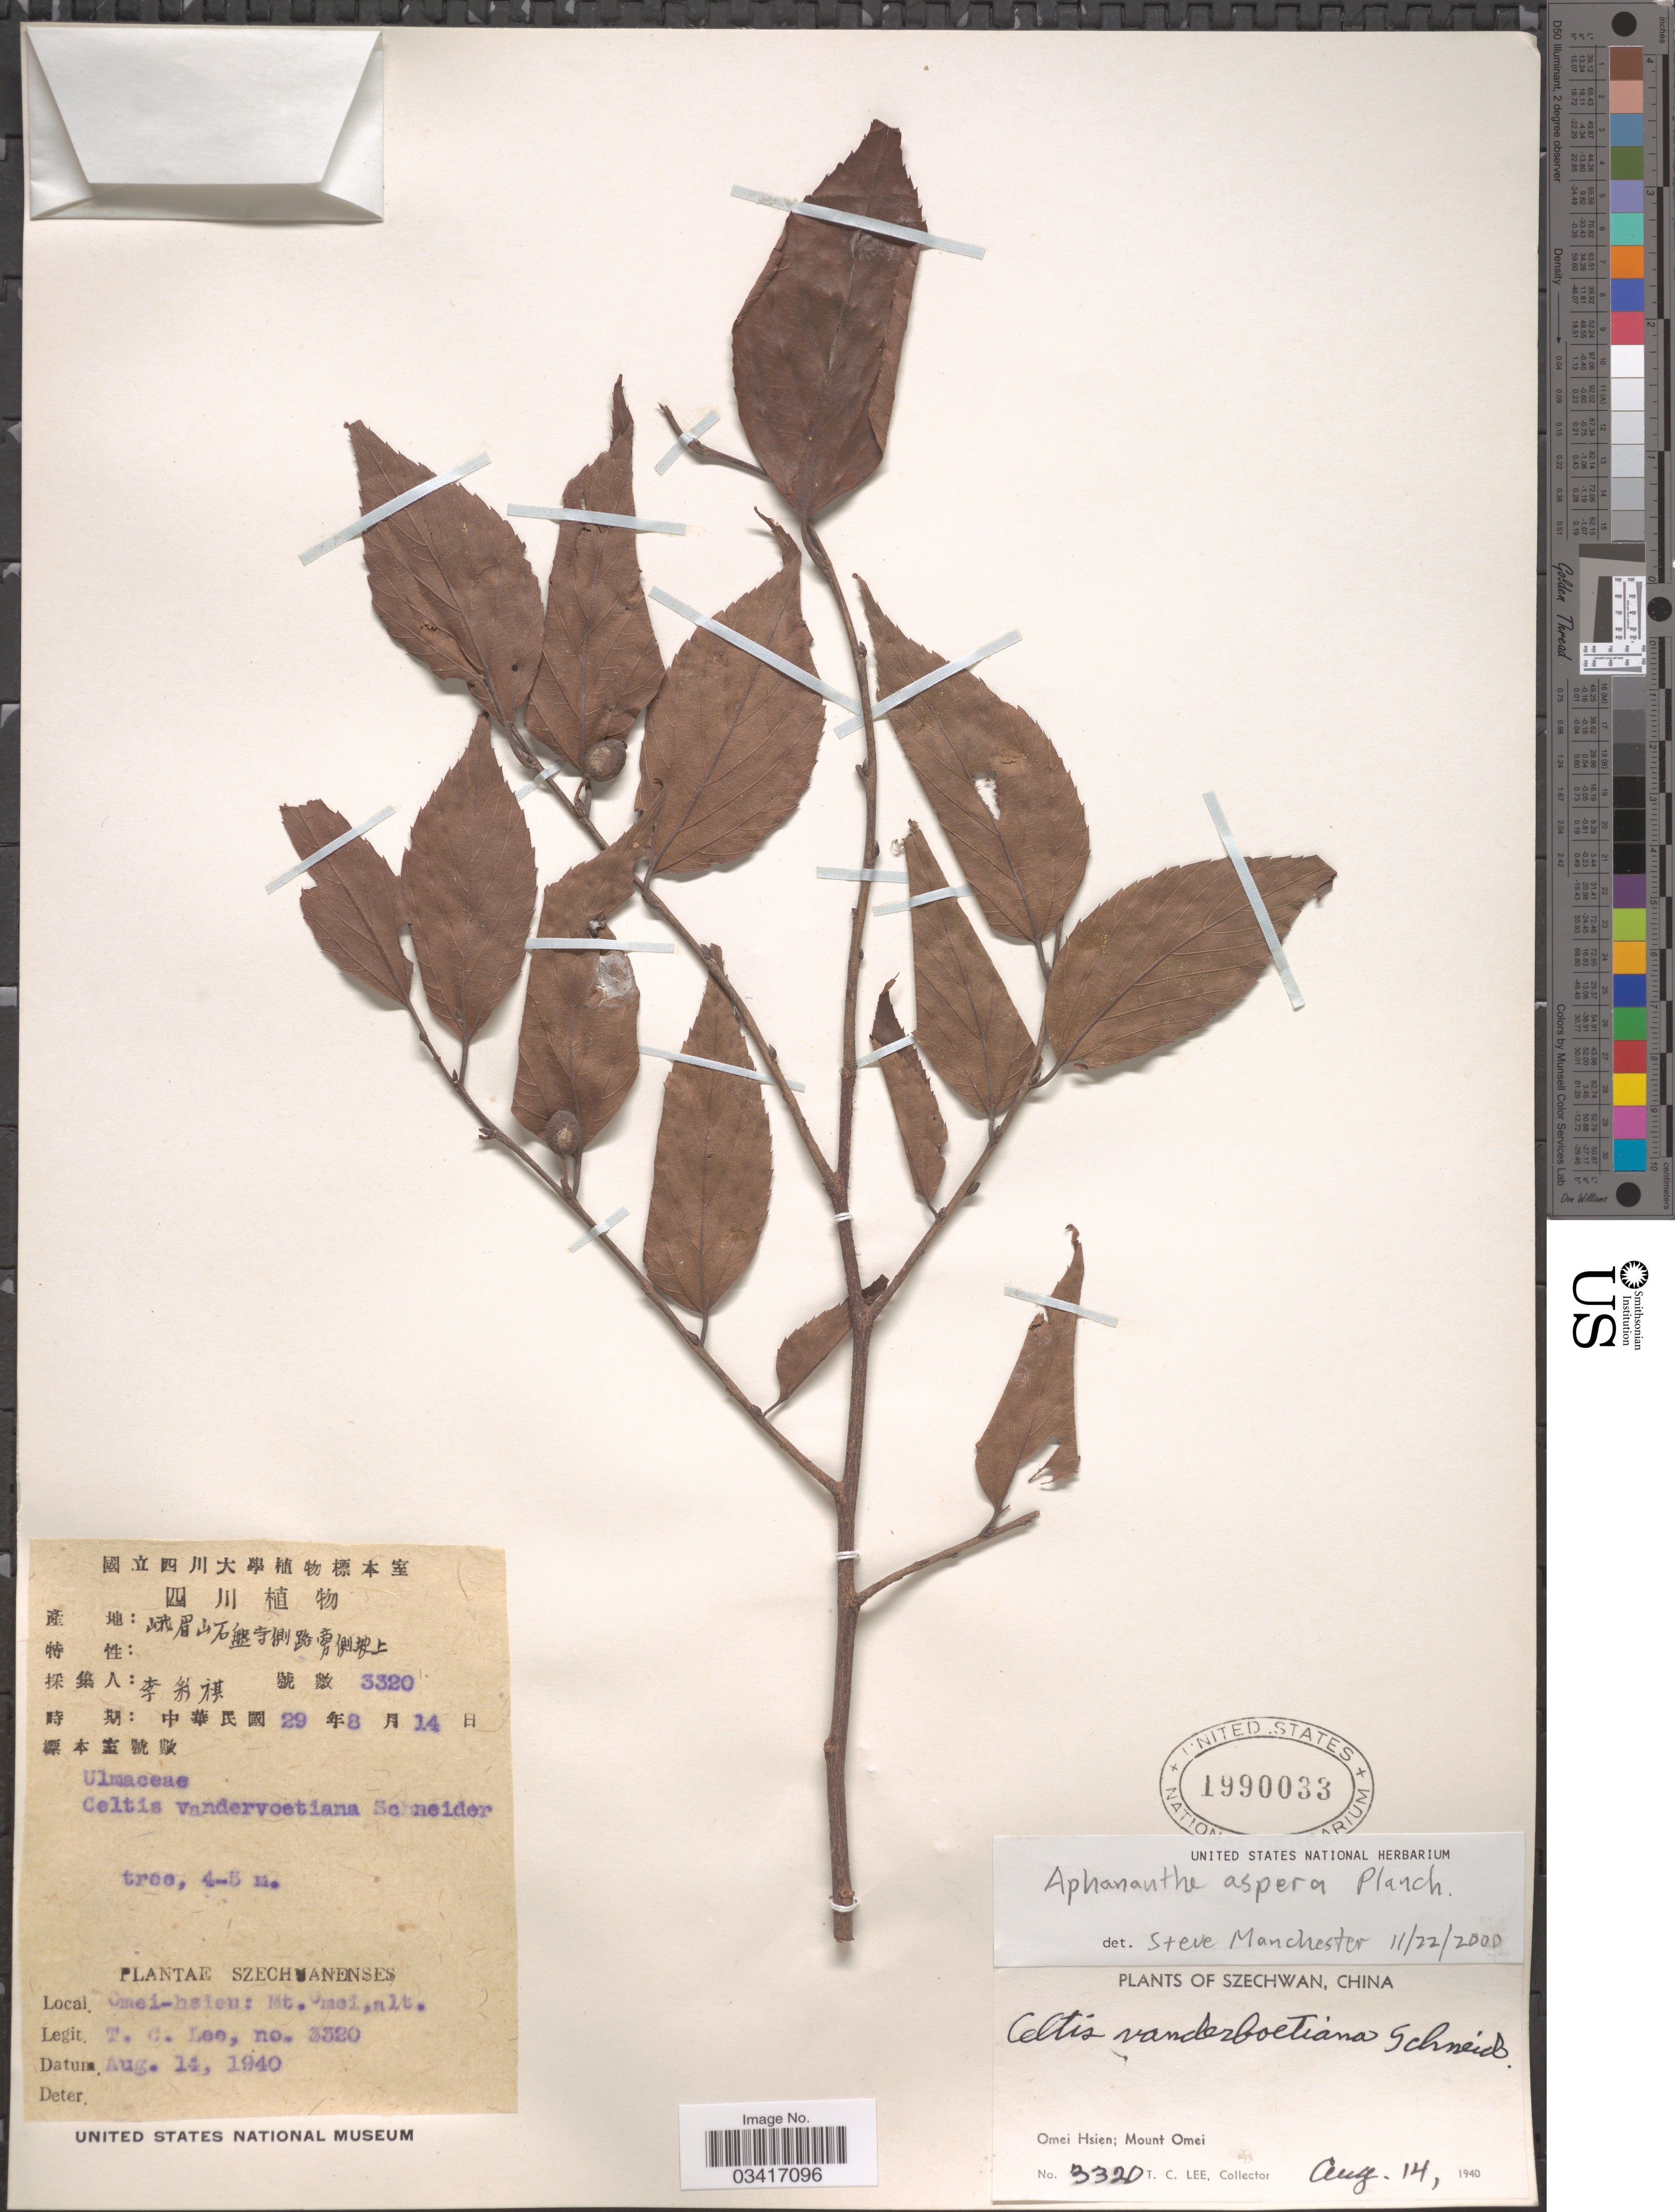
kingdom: Plantae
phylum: Tracheophyta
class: Magnoliopsida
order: Rosales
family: Cannabaceae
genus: Aphananthe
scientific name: Aphananthe aspera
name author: Planch.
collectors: T. Lee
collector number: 3320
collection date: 1940-08-14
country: China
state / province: Sichuan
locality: Szechwan. Omei Hsien; Mount Omei.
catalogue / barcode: US 1990033